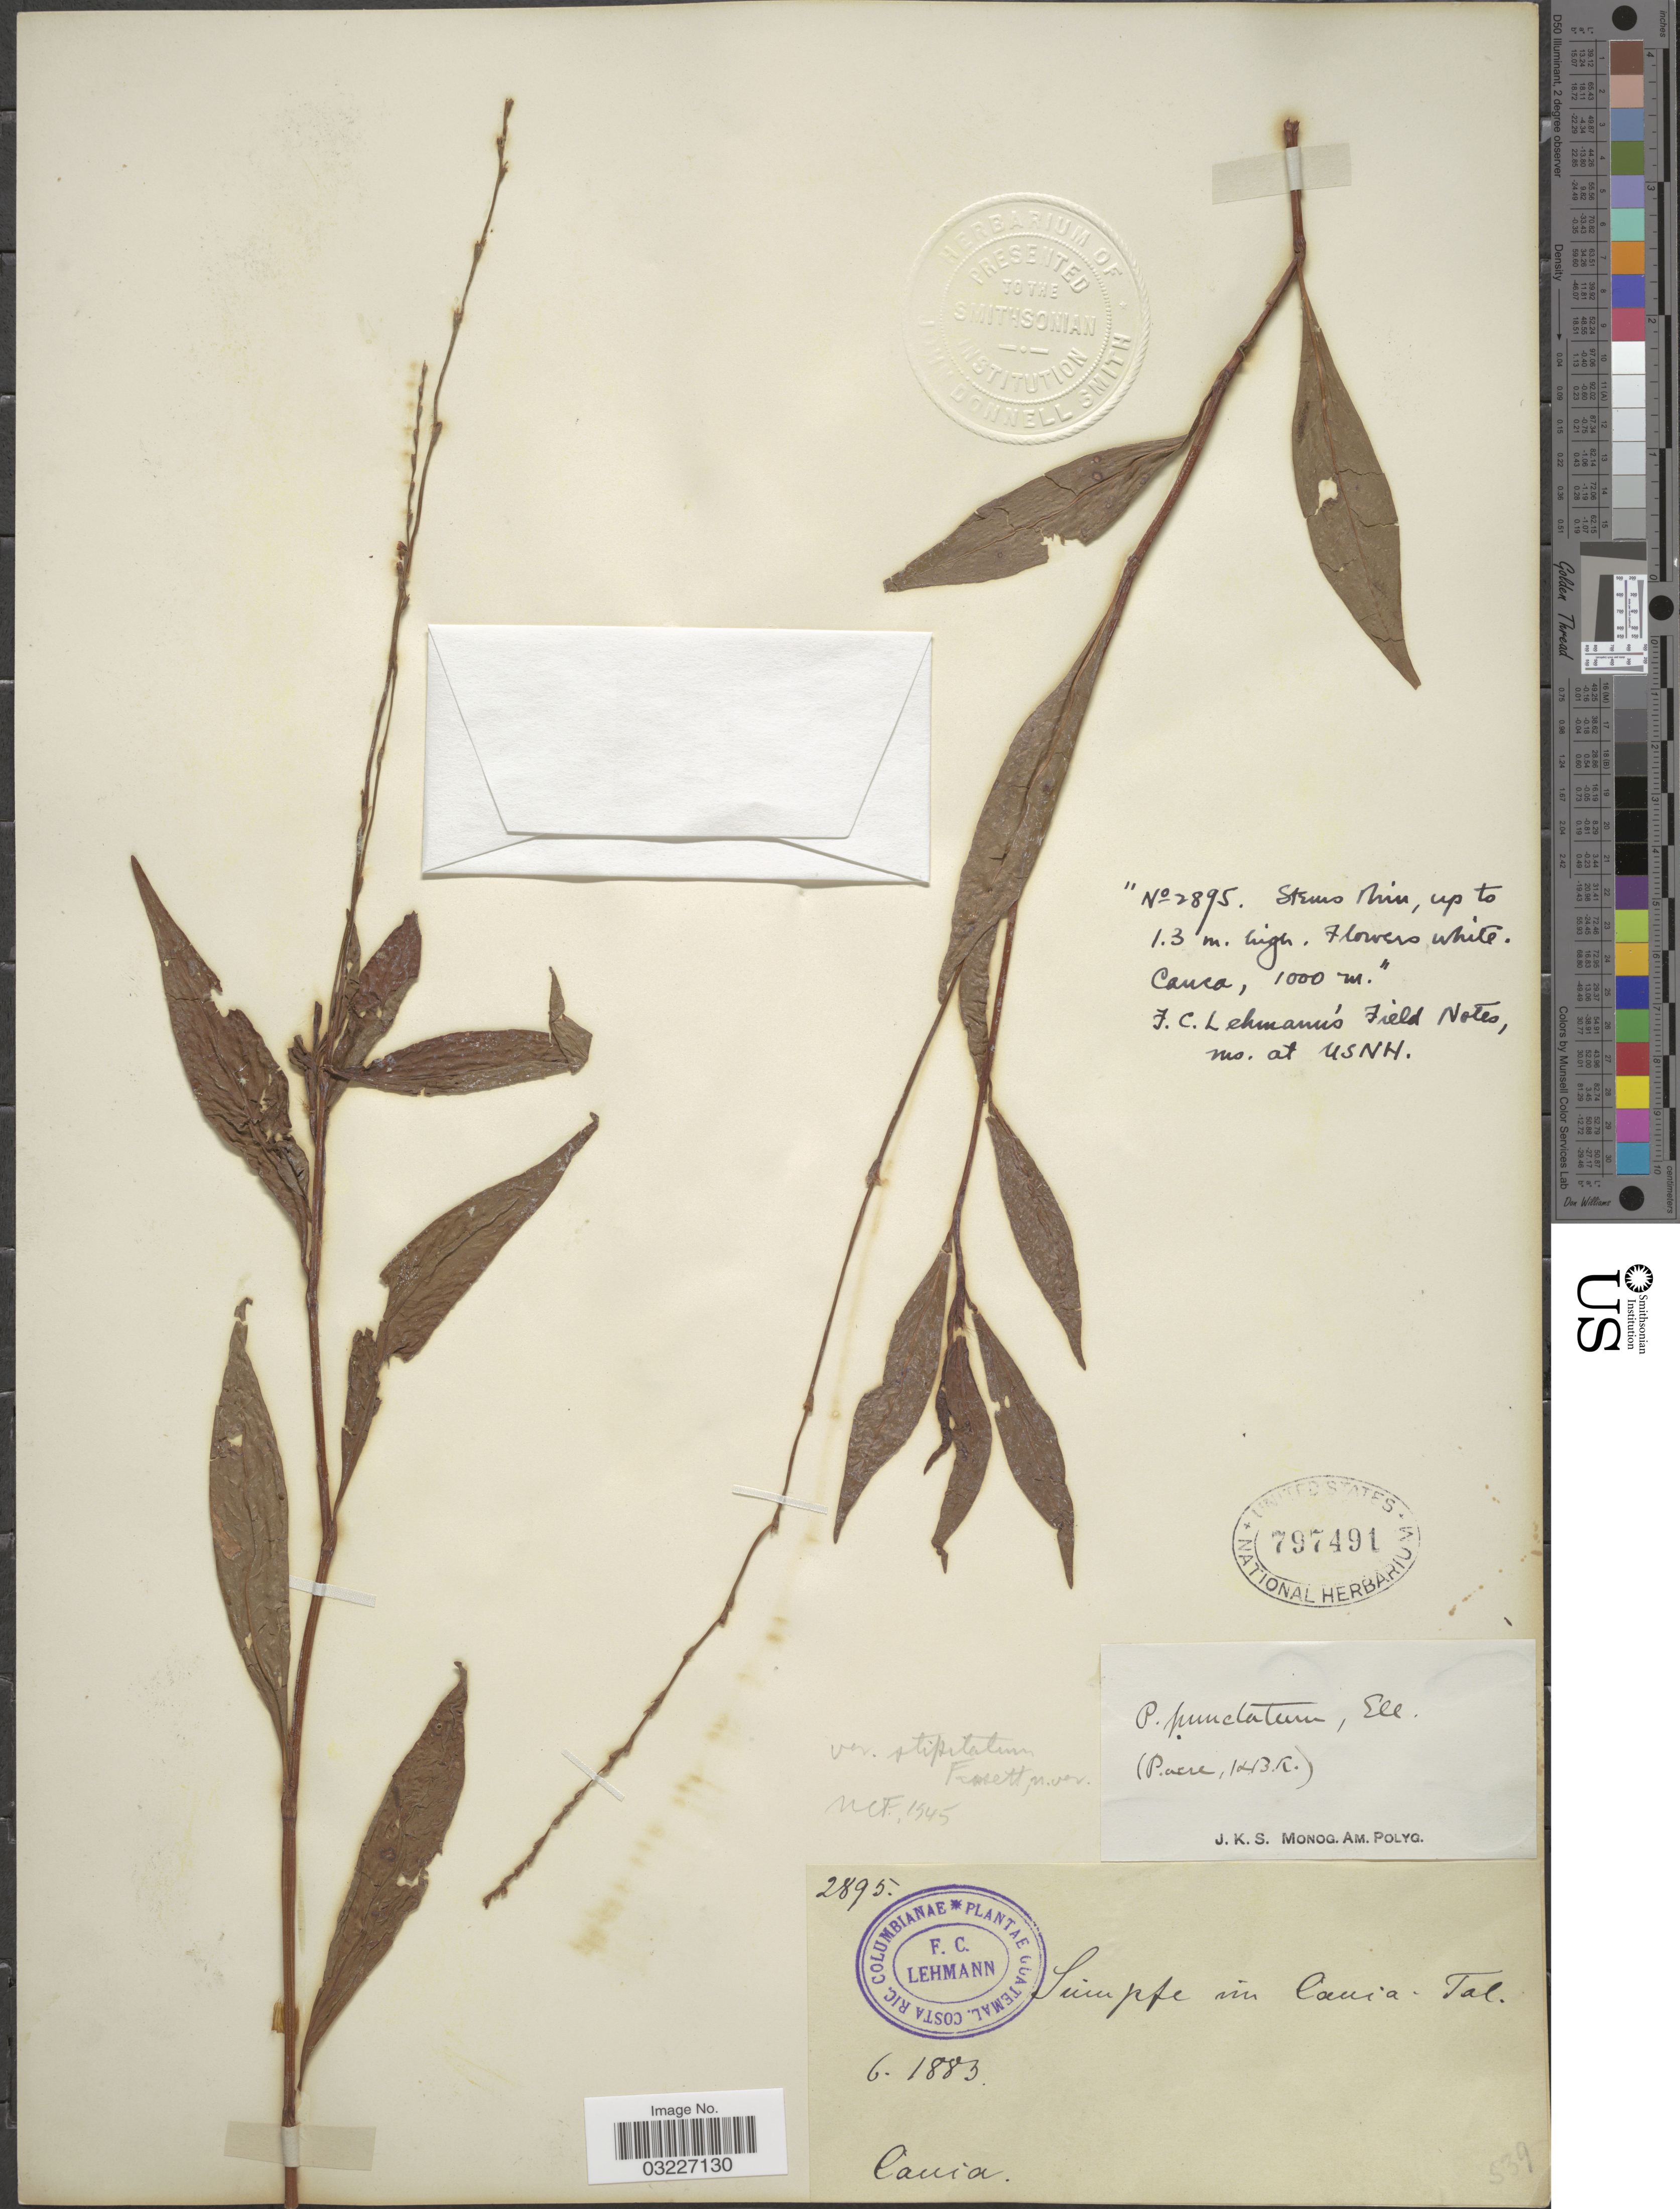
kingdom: Plantae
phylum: Tracheophyta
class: Magnoliopsida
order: Caryophyllales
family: Polygonaceae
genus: Persicaria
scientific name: Persicaria punctata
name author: (Elliott) Small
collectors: F. C. Lehmann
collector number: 2895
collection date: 1883-06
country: Colombia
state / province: Cauca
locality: Simpfe im Cauca. Tal. Cauca.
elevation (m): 1000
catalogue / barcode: US 797491